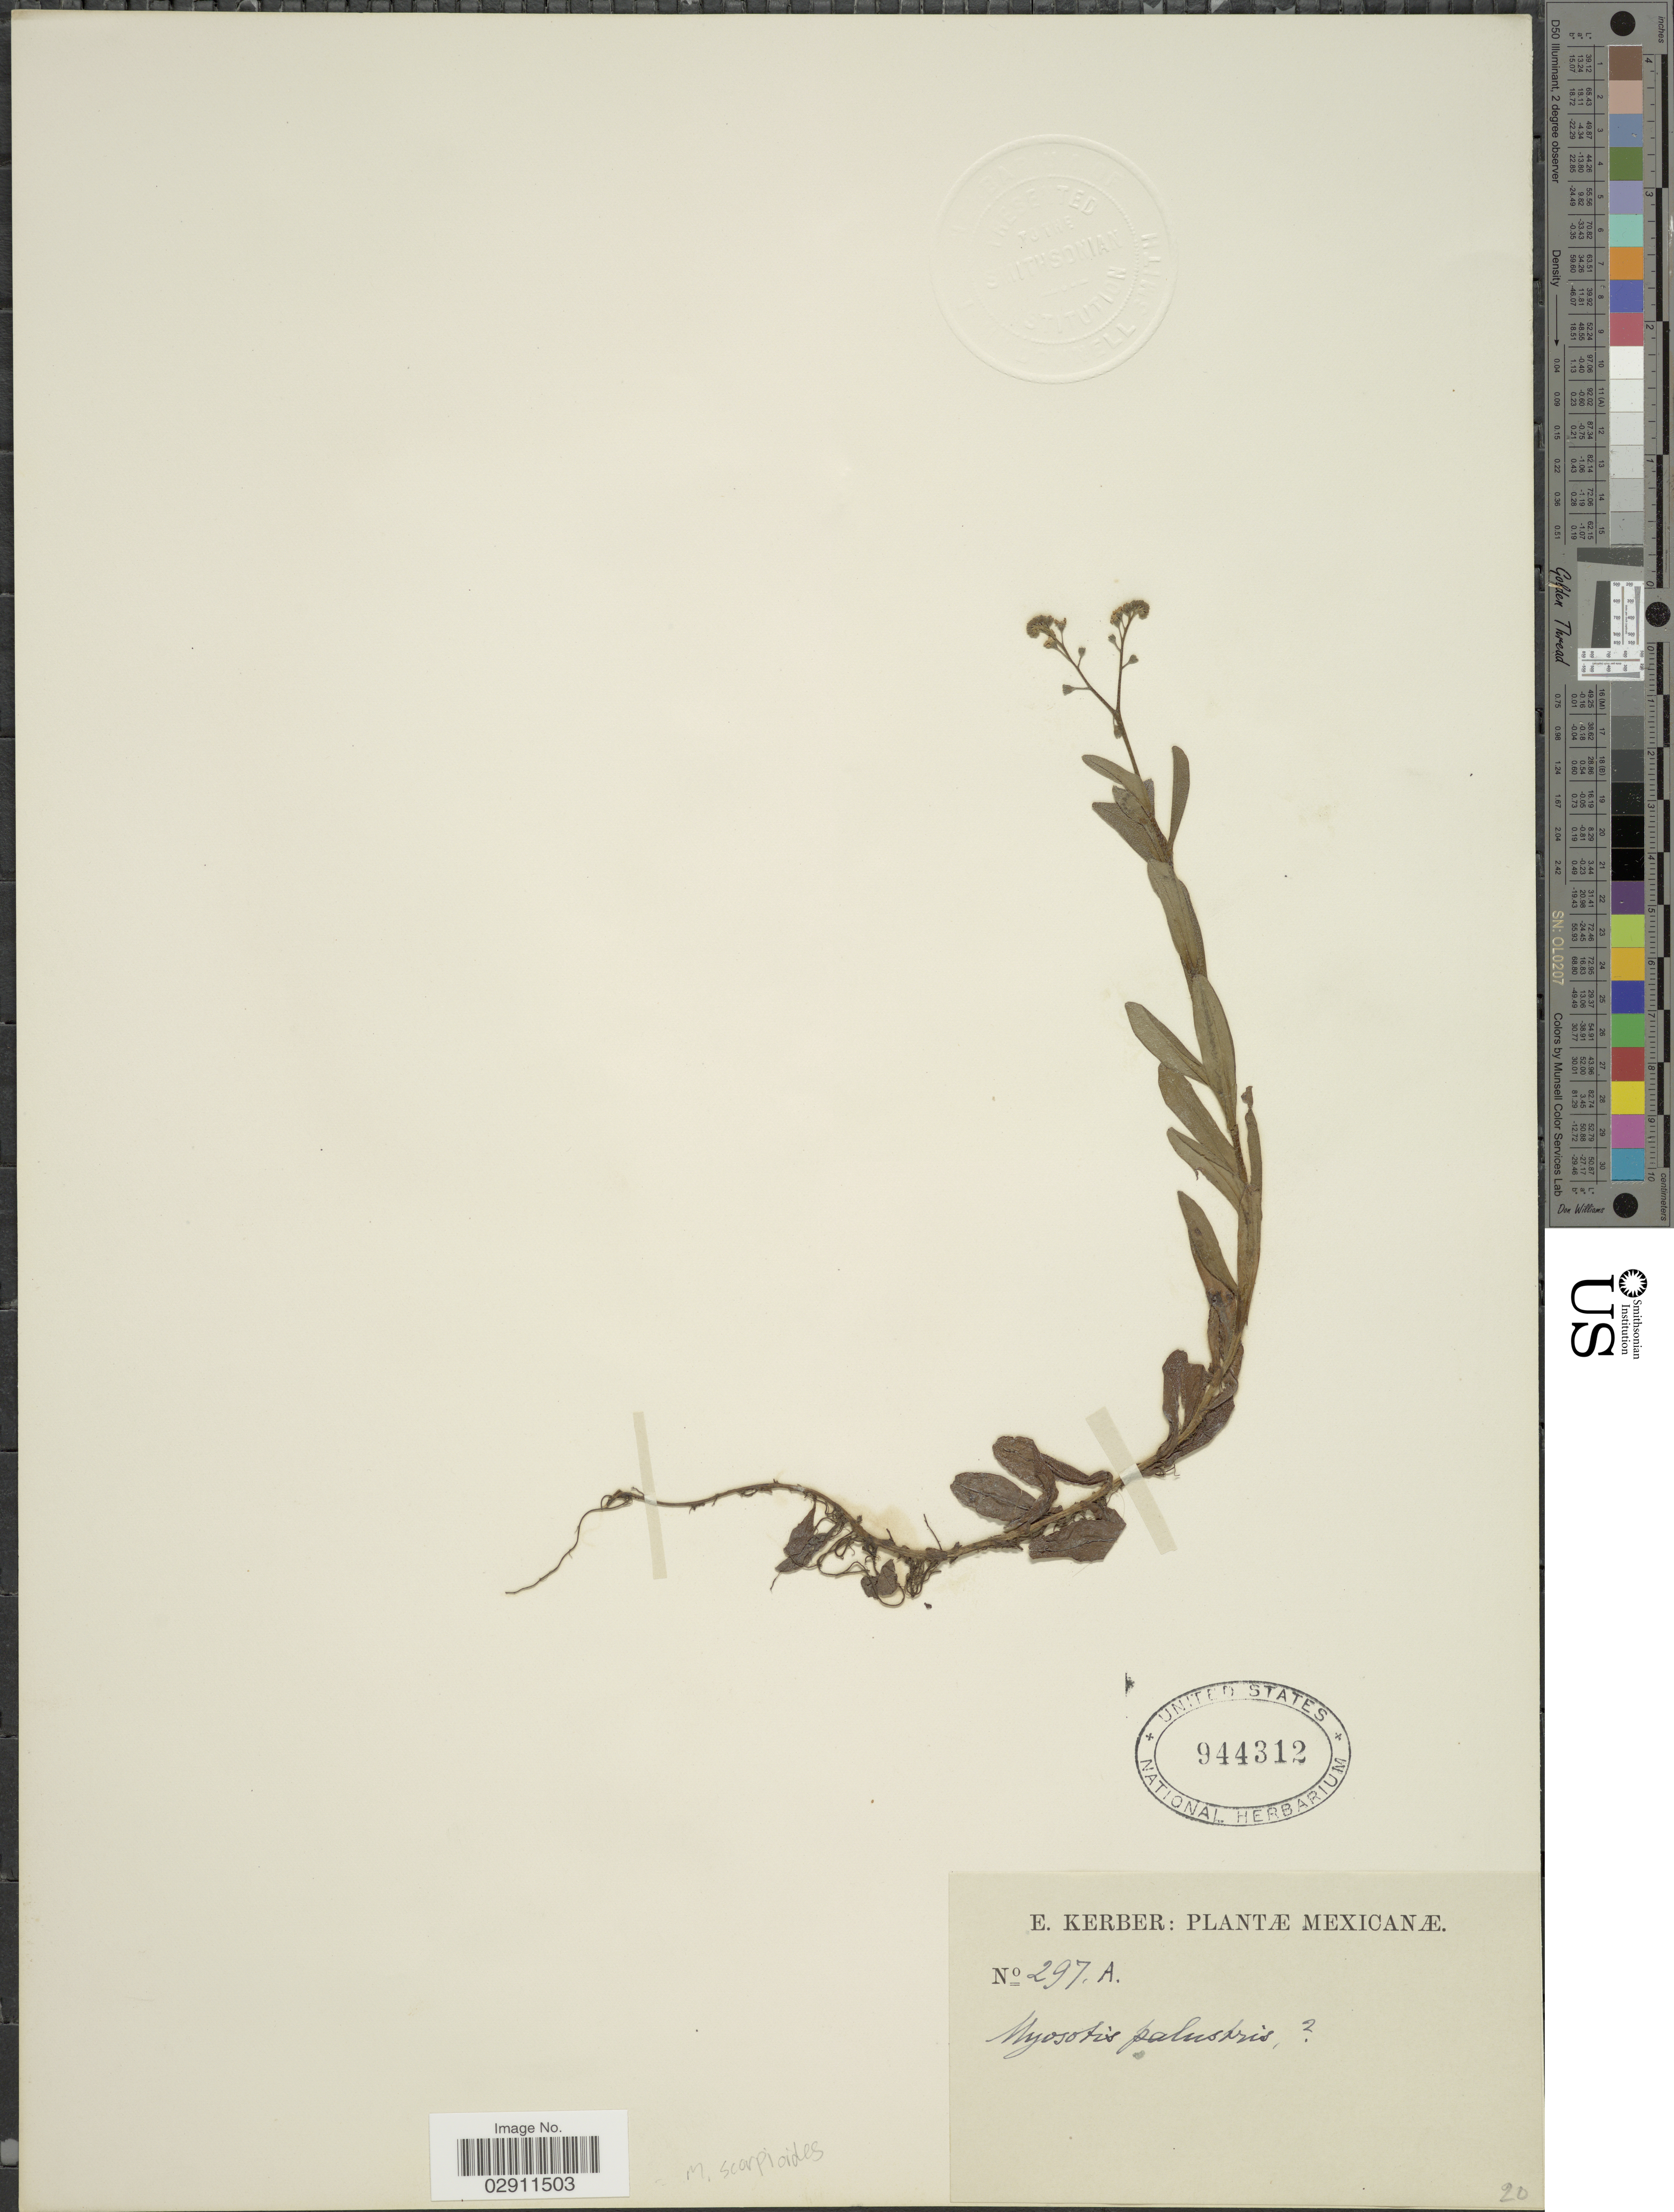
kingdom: Plantae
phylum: Tracheophyta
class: Magnoliopsida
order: Boraginales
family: Boraginaceae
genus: Myosotis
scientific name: Myosotis scorpioides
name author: L.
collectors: E. Kerber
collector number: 297A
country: Mexico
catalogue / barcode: US 944312